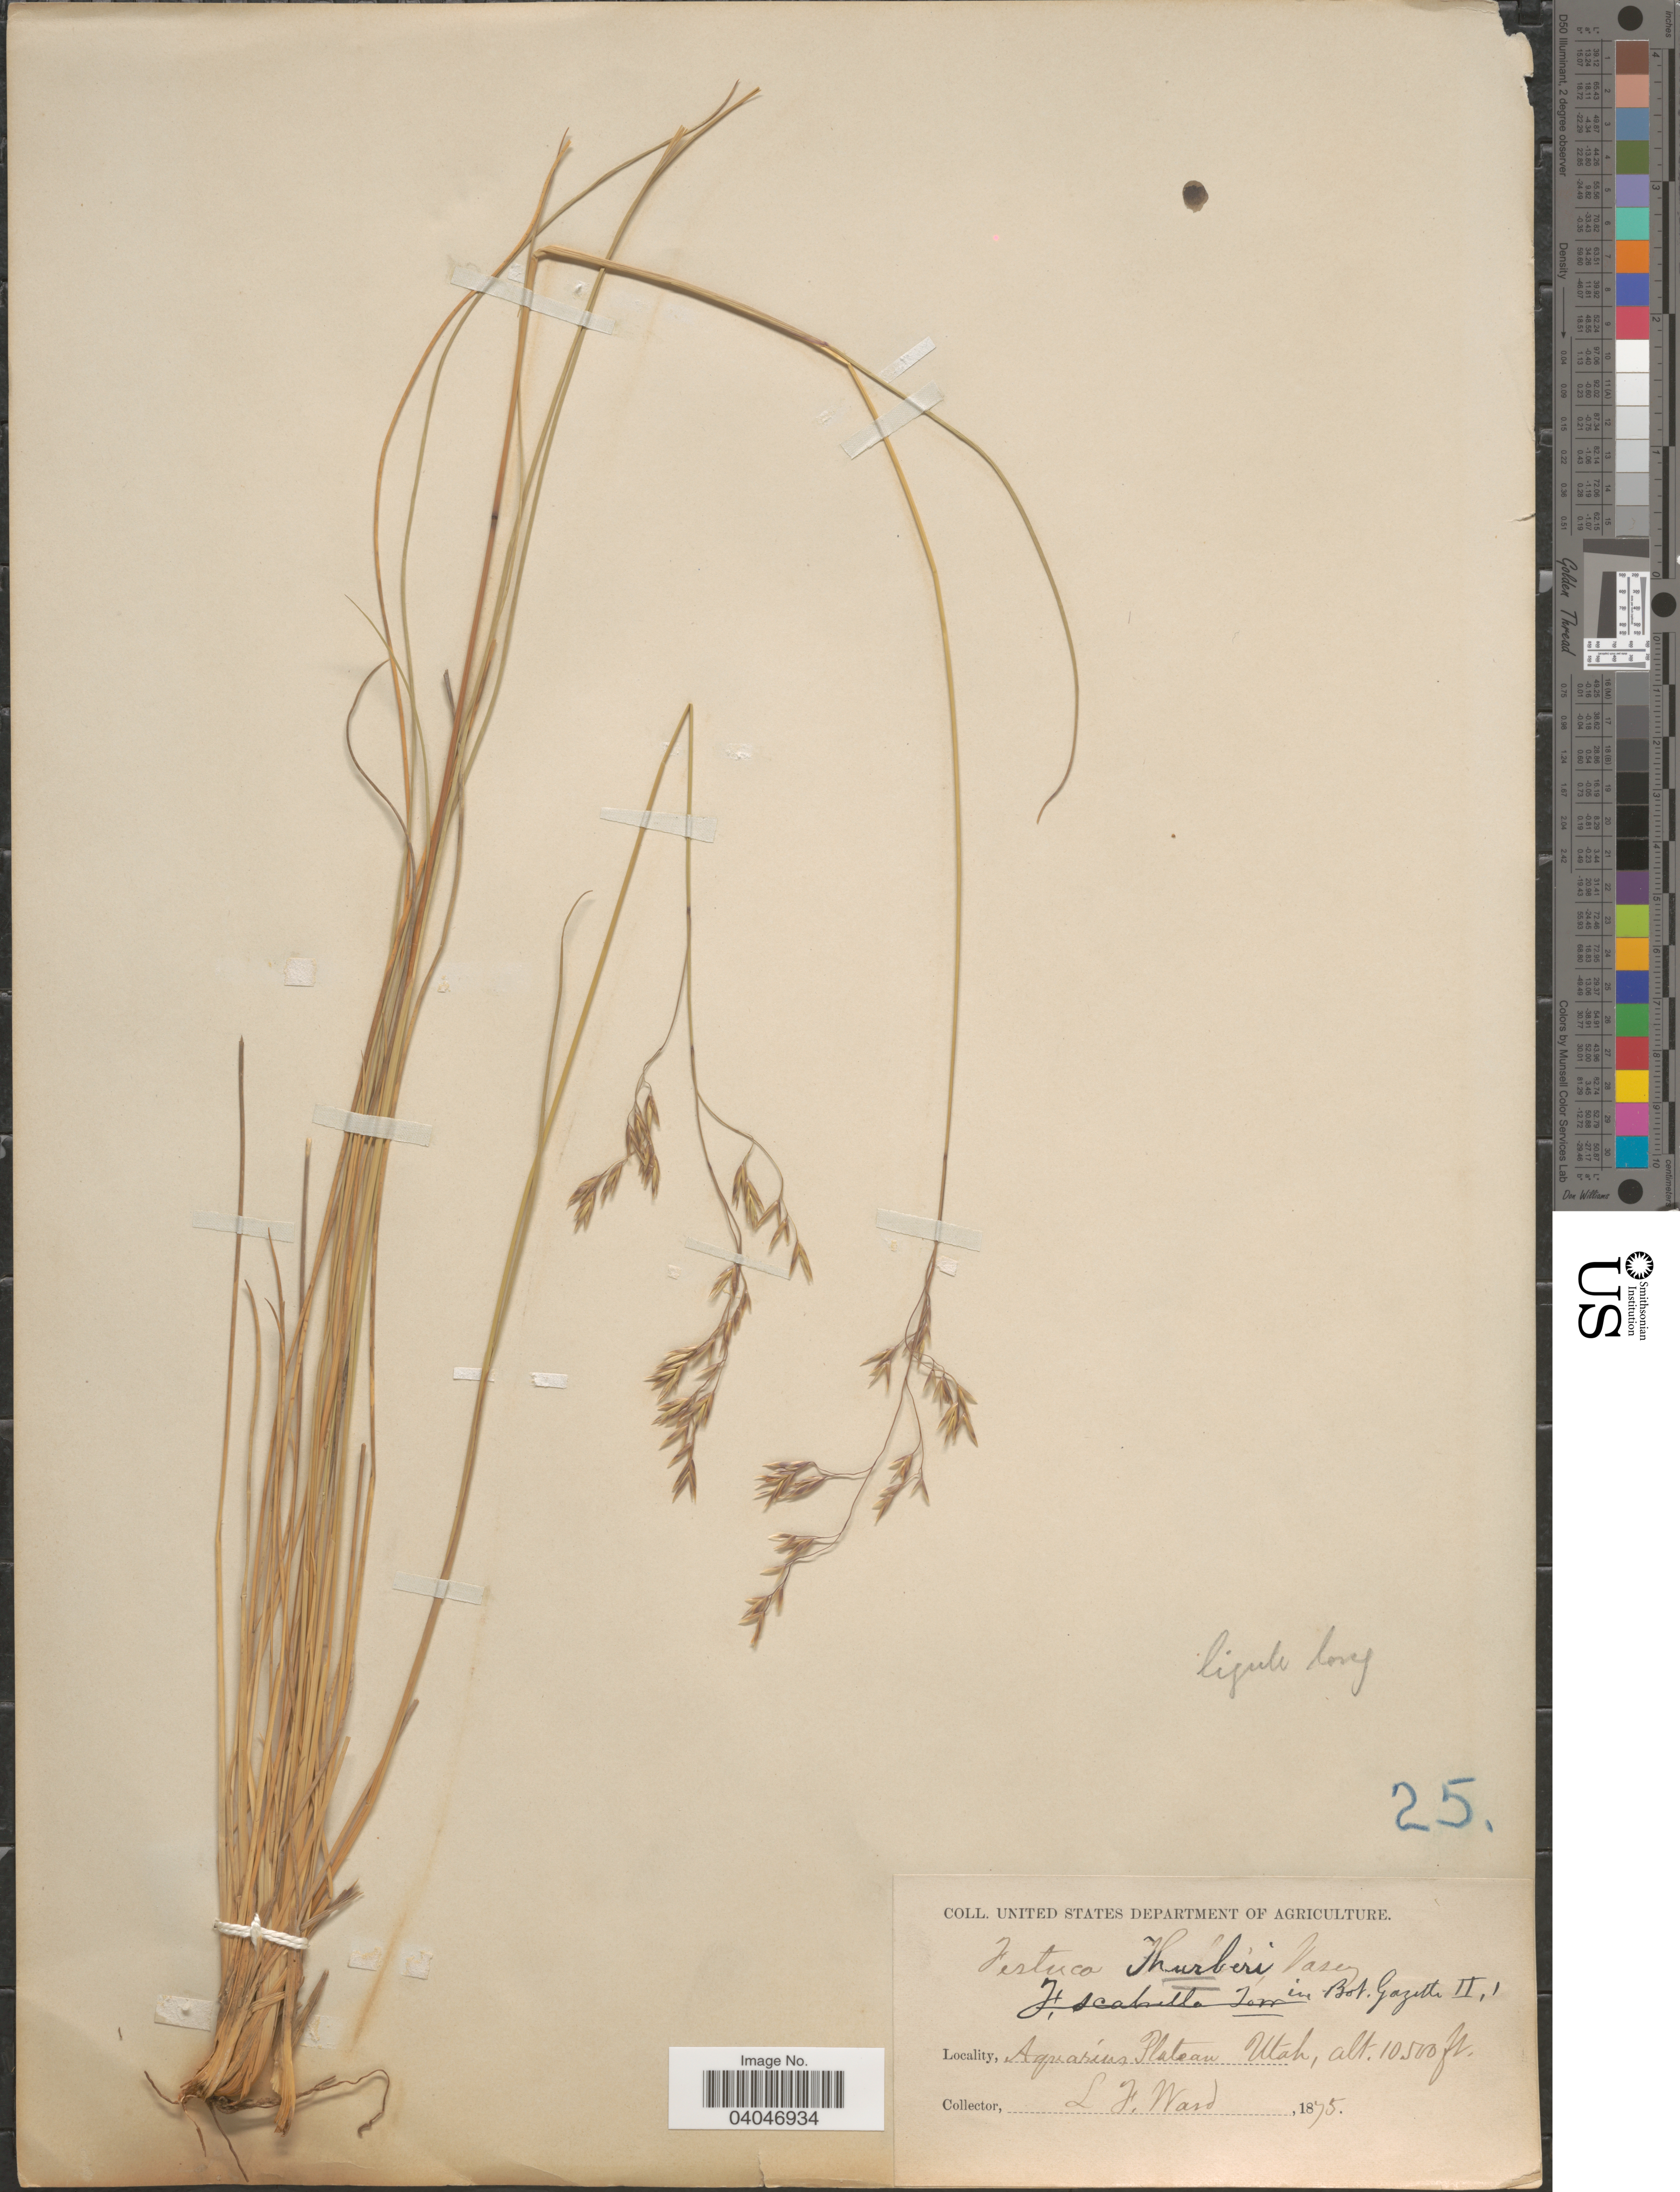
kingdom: Plantae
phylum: Tracheophyta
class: Liliopsida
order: Poales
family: Poaceae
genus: Festuca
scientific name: Festuca thurberi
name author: Vasey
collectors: L. Ward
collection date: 1875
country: United States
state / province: Utah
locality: Aquarius Plateau.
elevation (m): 3200